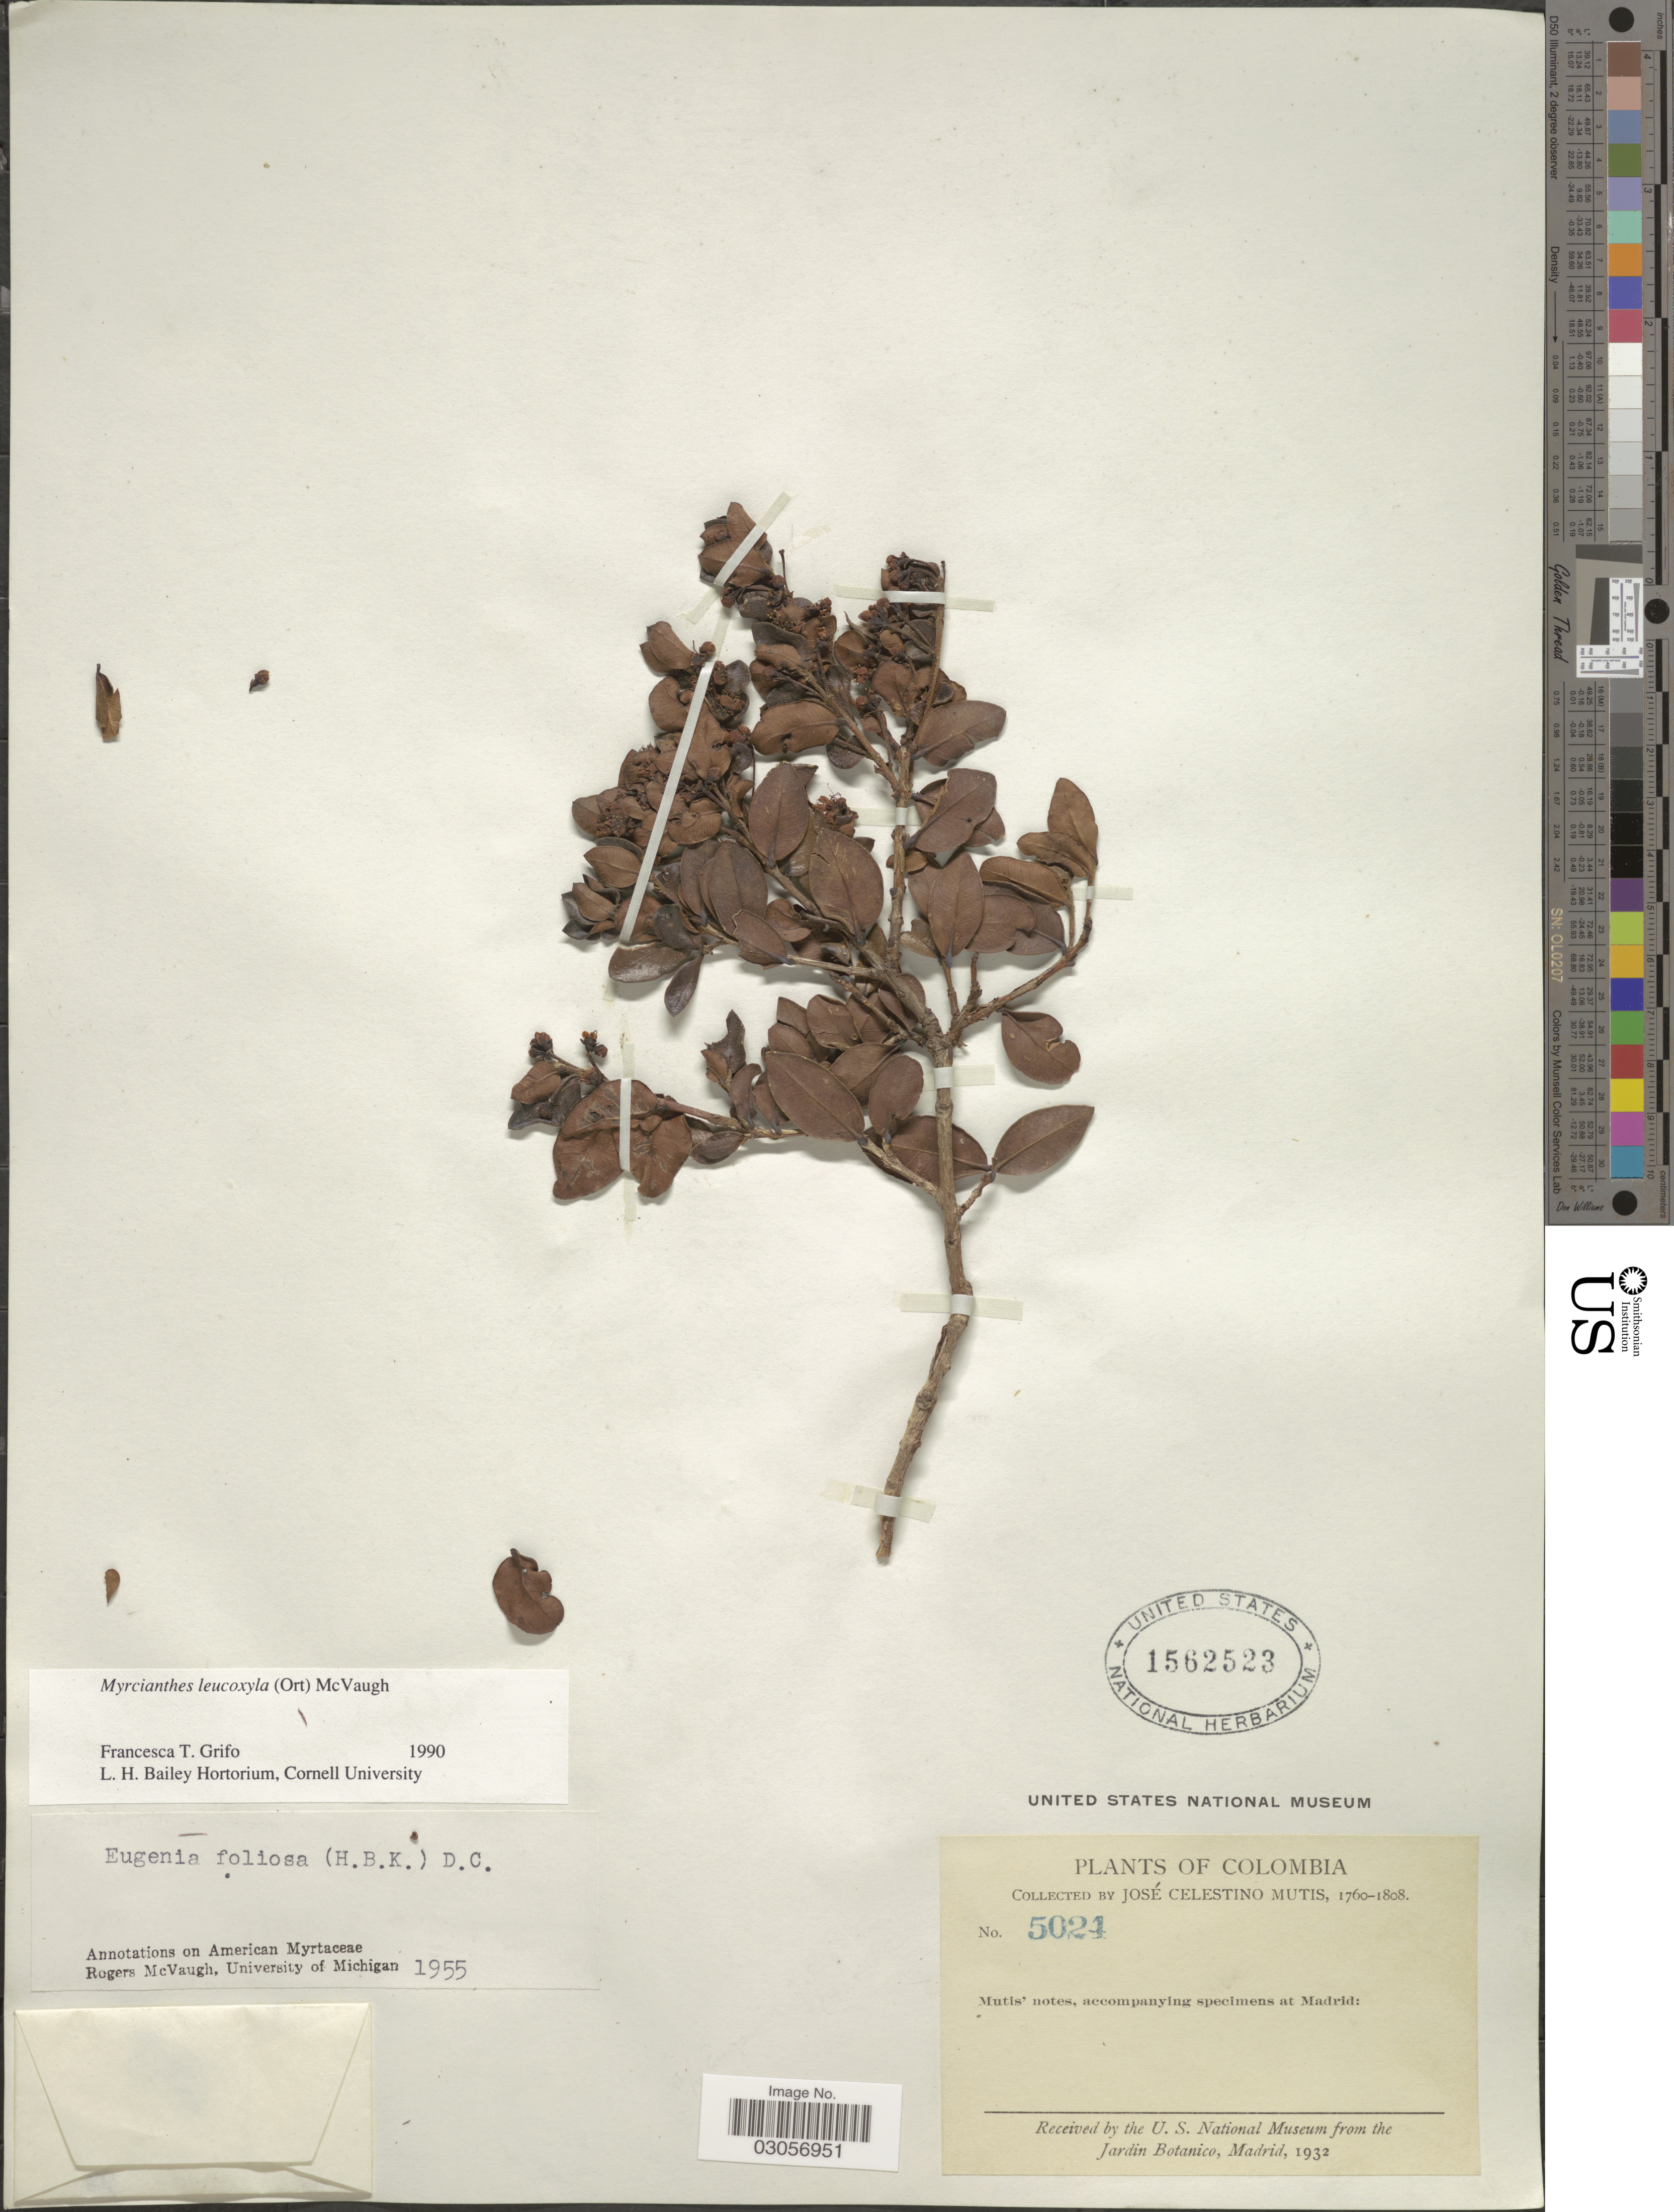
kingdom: Plantae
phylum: Tracheophyta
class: Magnoliopsida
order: Myrtales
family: Myrtaceae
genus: Myrcianthes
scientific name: Myrcianthes leucoxyla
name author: (Ortega) McVaugh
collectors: J. C. B. Mutis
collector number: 5024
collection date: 1760/1808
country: Colombia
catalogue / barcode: US 1562523